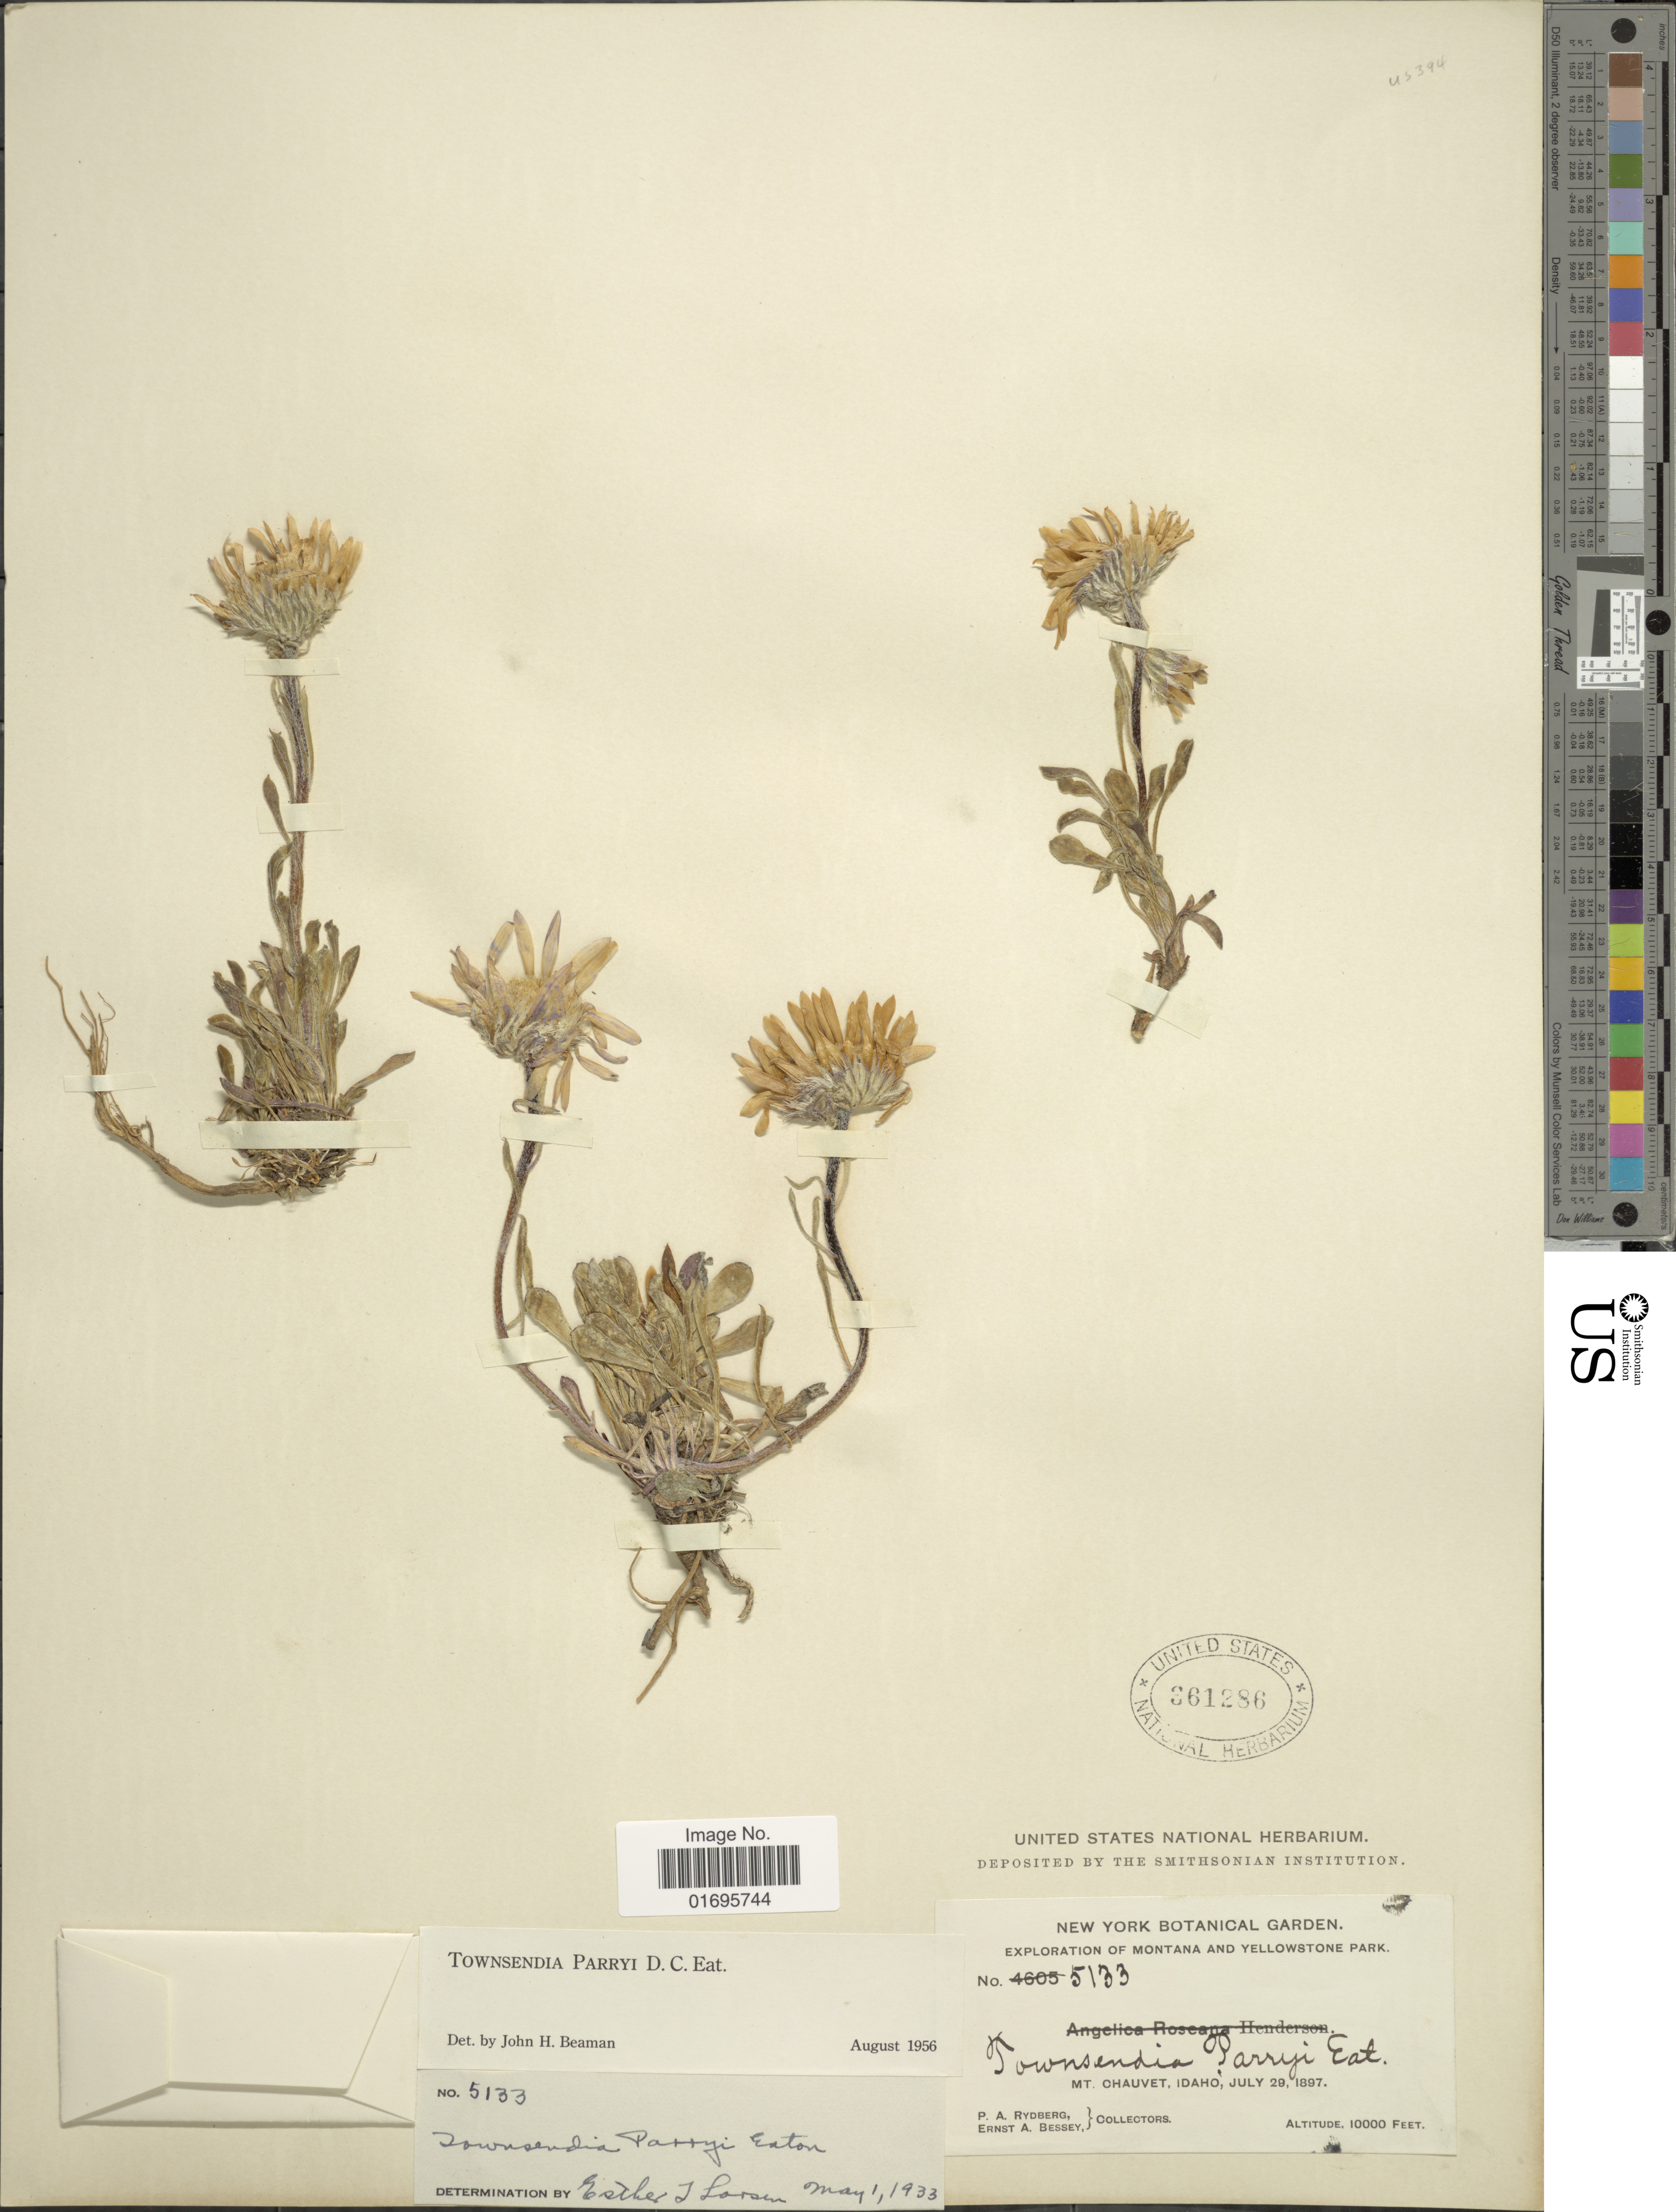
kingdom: Plantae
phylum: Tracheophyta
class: Magnoliopsida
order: Asterales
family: Asteraceae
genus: Townsendia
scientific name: Townsendia parryi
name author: D.C. Eaton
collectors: P. A. Rydberg & E. A. Bessey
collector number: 5133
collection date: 1897-07-29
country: United States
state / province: Idaho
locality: Montana and Yellowstone Park.Mt. Chauvet, Idaho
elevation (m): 3048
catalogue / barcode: US 361286